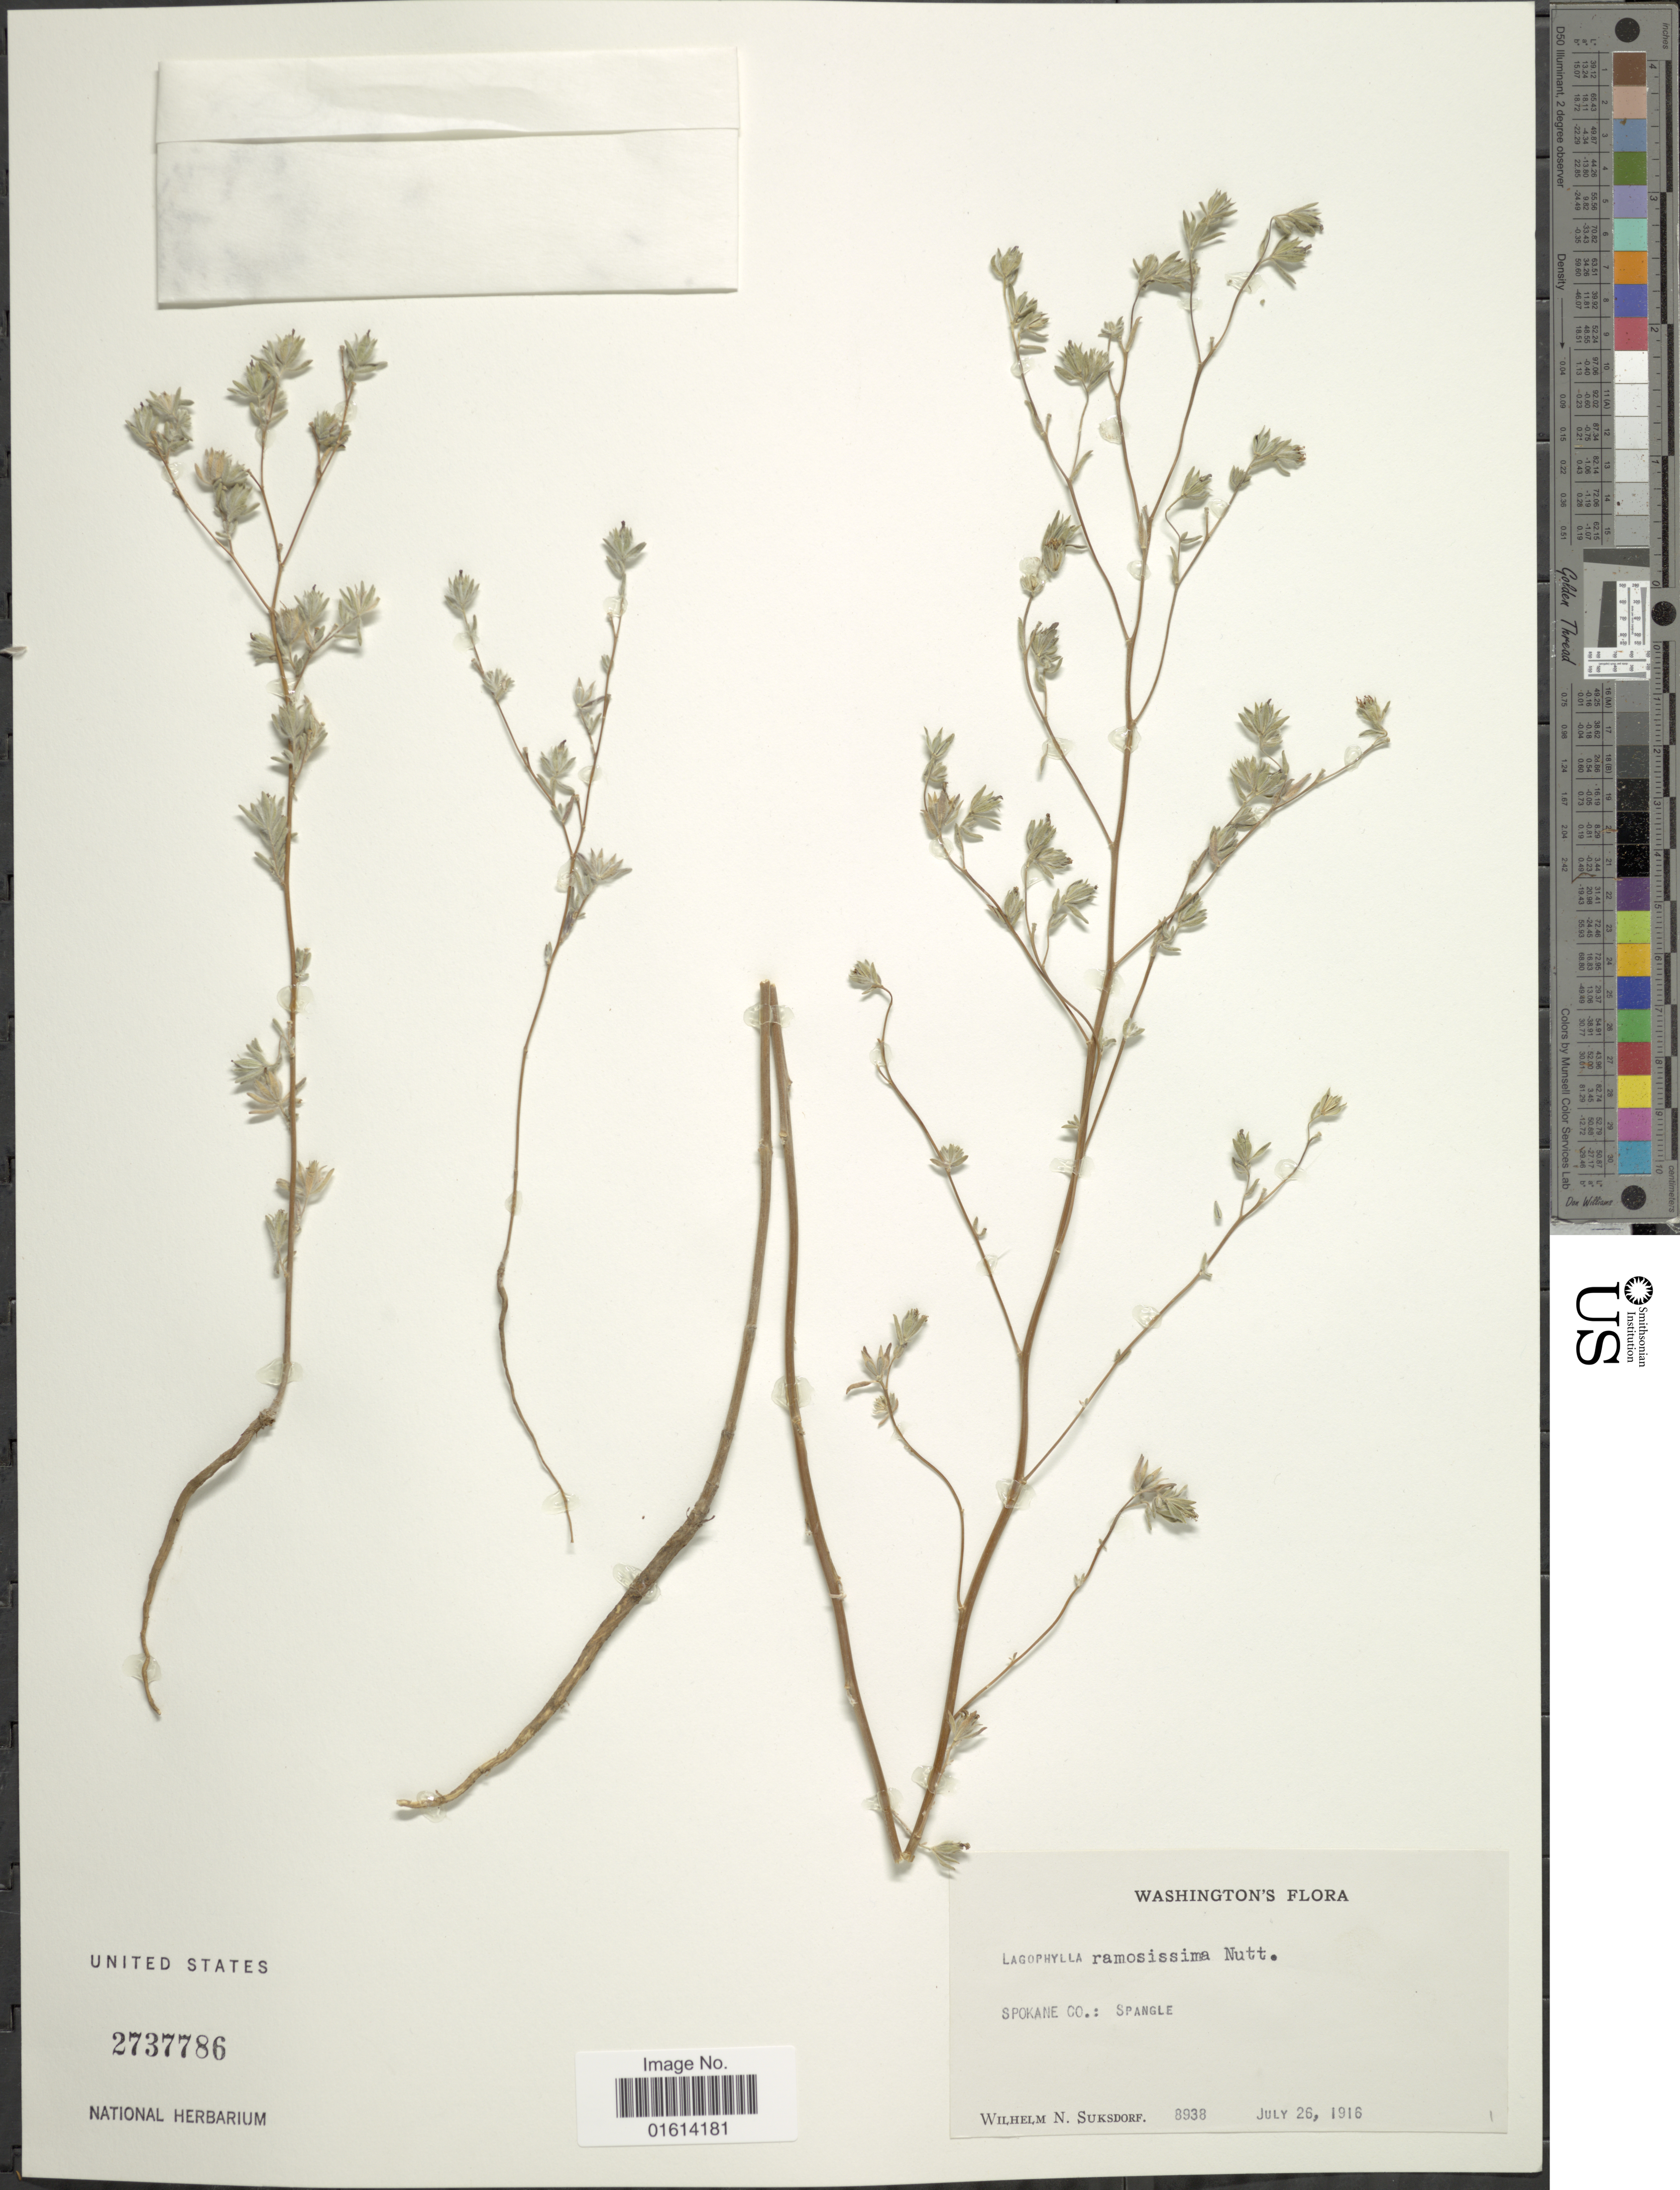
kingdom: Plantae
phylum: Tracheophyta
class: Magnoliopsida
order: Asterales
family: Asteraceae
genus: Lagophylla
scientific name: Lagophylla ramosissima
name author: Nutt.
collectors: W. N. Suksdorf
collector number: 8938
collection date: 1916-07-26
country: United States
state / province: Washington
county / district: Spokane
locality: Spokane Co., Spangle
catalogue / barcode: US 2737786